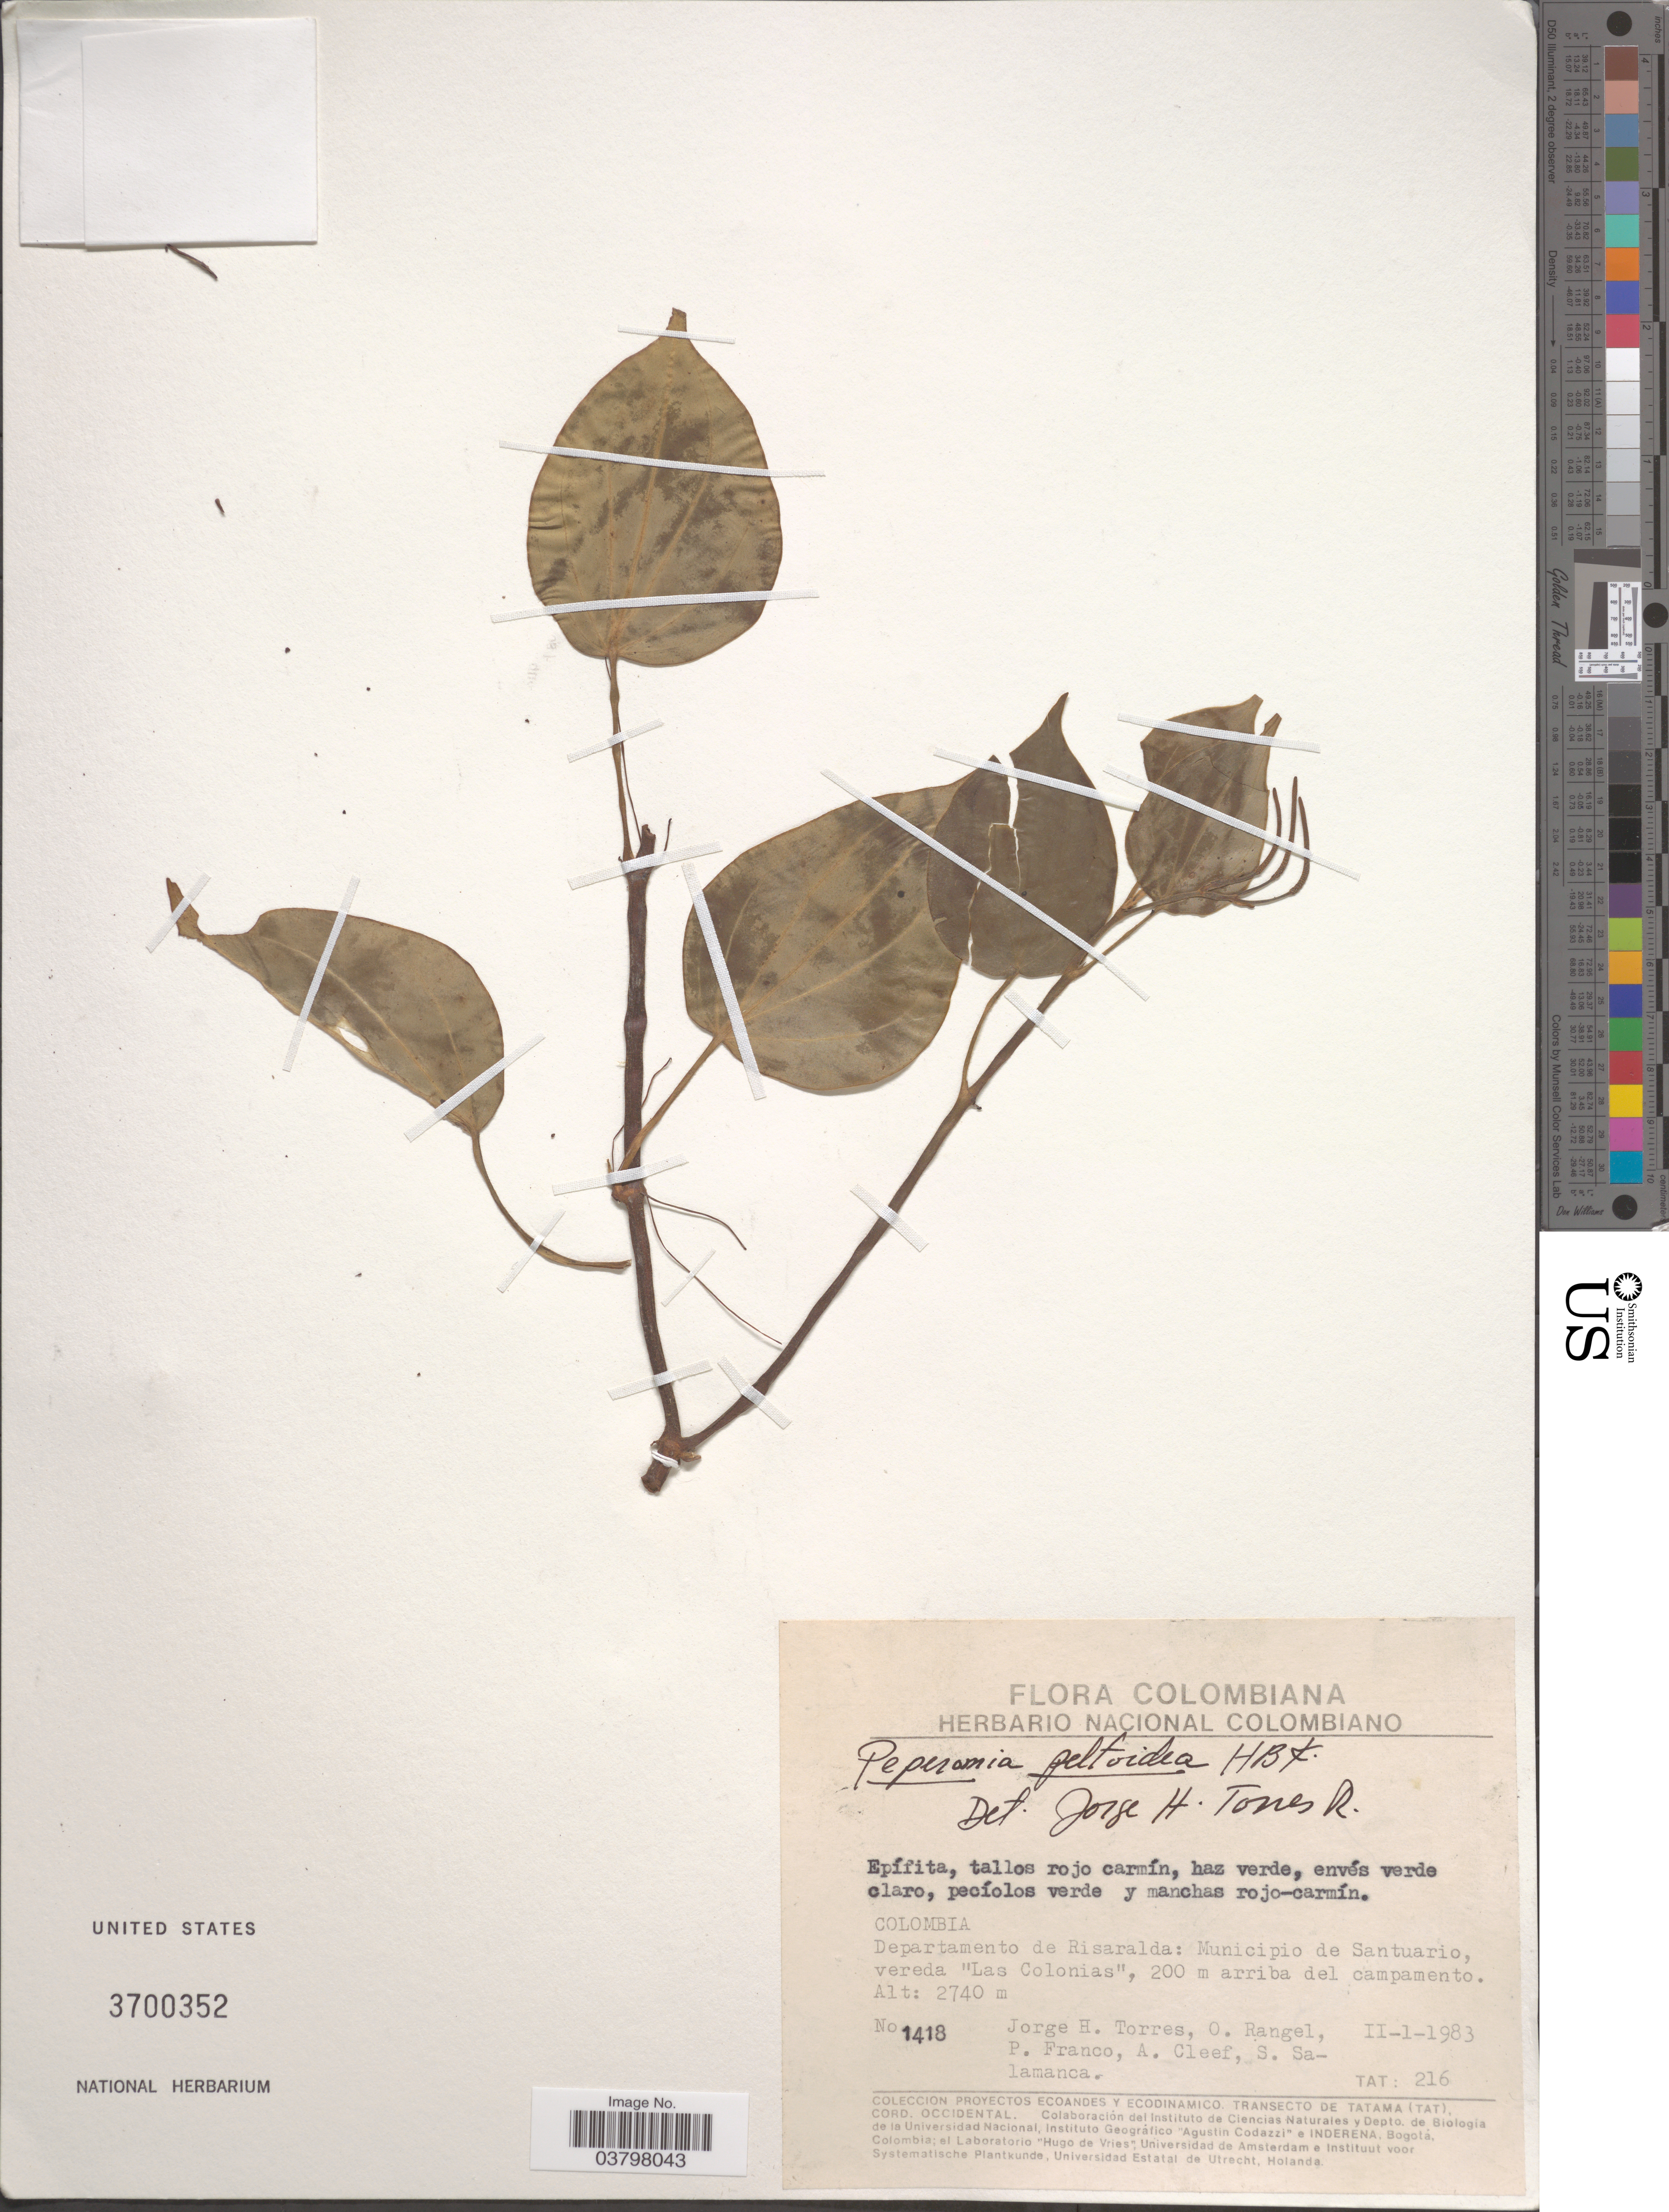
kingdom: Plantae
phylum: Tracheophyta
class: Magnoliopsida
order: Piperales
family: Piperaceae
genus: Peperomia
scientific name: Peperomia peltoidea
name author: Kunth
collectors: J. H. Torres, O. Rangel, P. Franco, A. M. Cleef & S. Salamanca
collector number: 1418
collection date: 1983-02-01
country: Colombia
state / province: Risaralda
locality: Departamento de Risaralda: Municipio de Santuario, vereda "Las Colonias", 200 m arriba del campamento.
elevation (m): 2740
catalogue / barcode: US 3700352